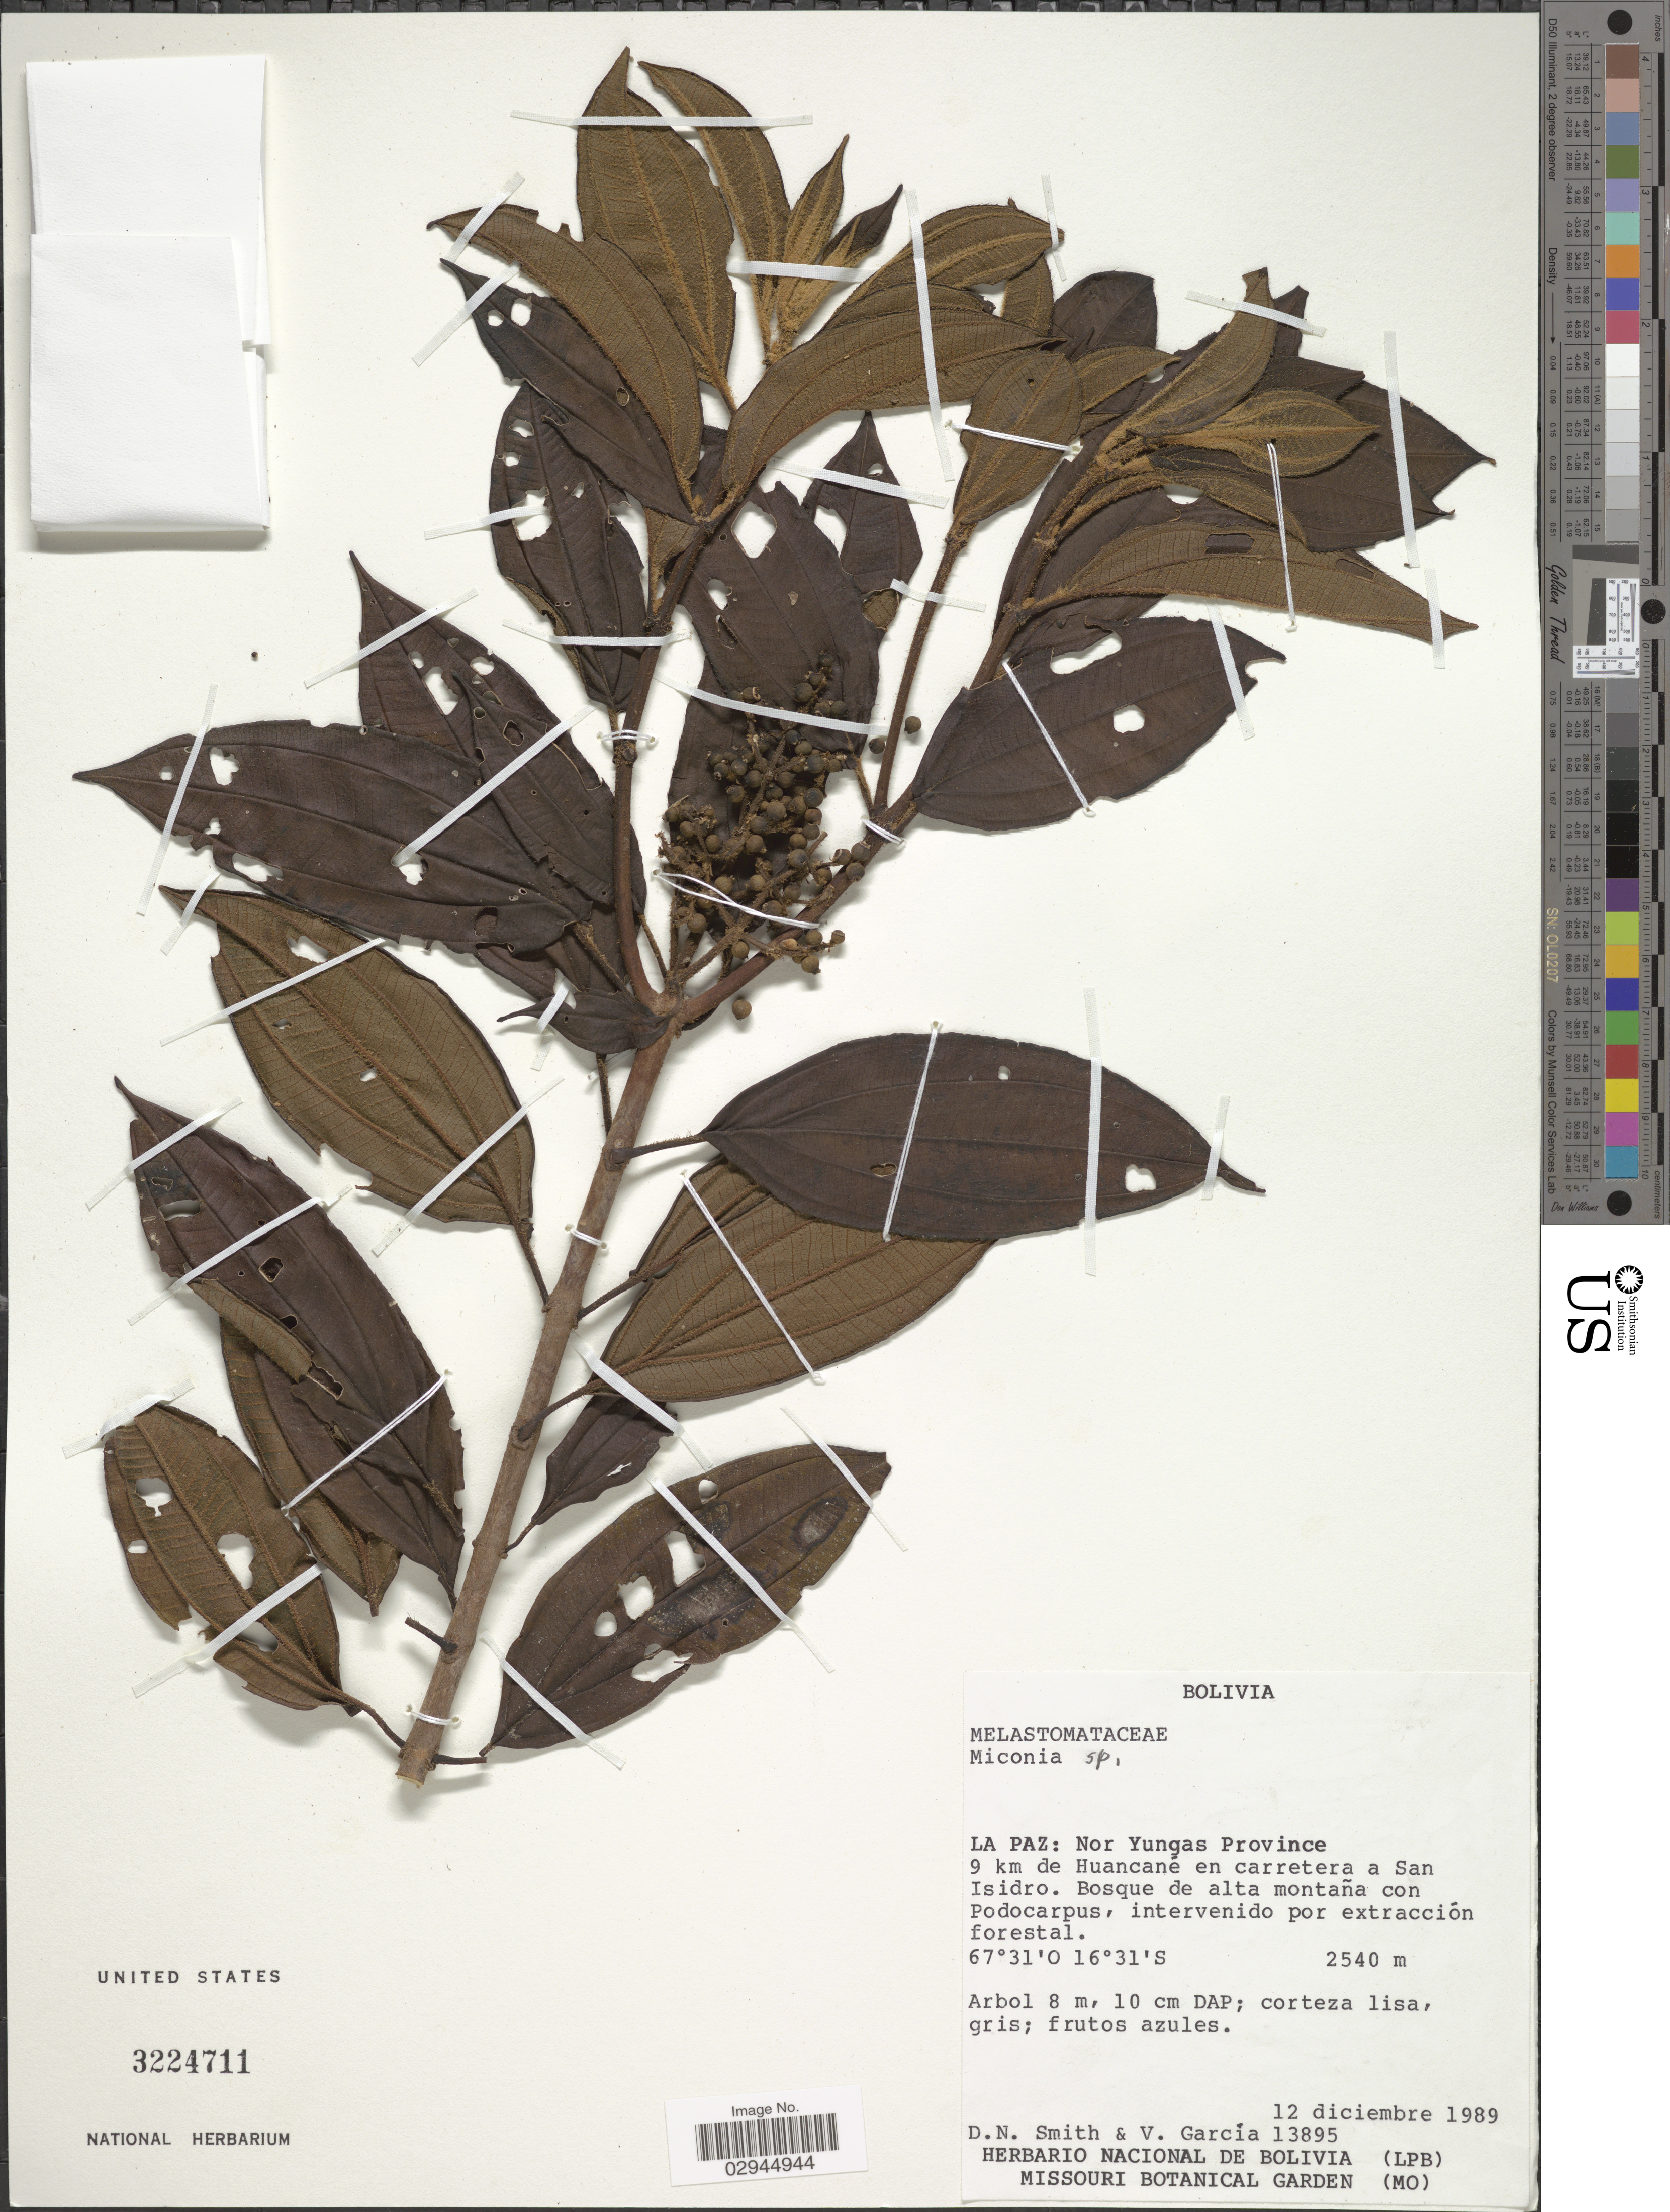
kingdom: Plantae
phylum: Tracheophyta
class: Magnoliopsida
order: Myrtales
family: Melastomataceae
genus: Miconia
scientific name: Miconia sp.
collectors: D. Smith & V. Garcia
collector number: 13895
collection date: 1989-12-12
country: Bolivia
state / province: La Paz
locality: Nor Yungas Province. 9 km de Huancané en carretera a San Isidro.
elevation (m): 2540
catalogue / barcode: US 3224711